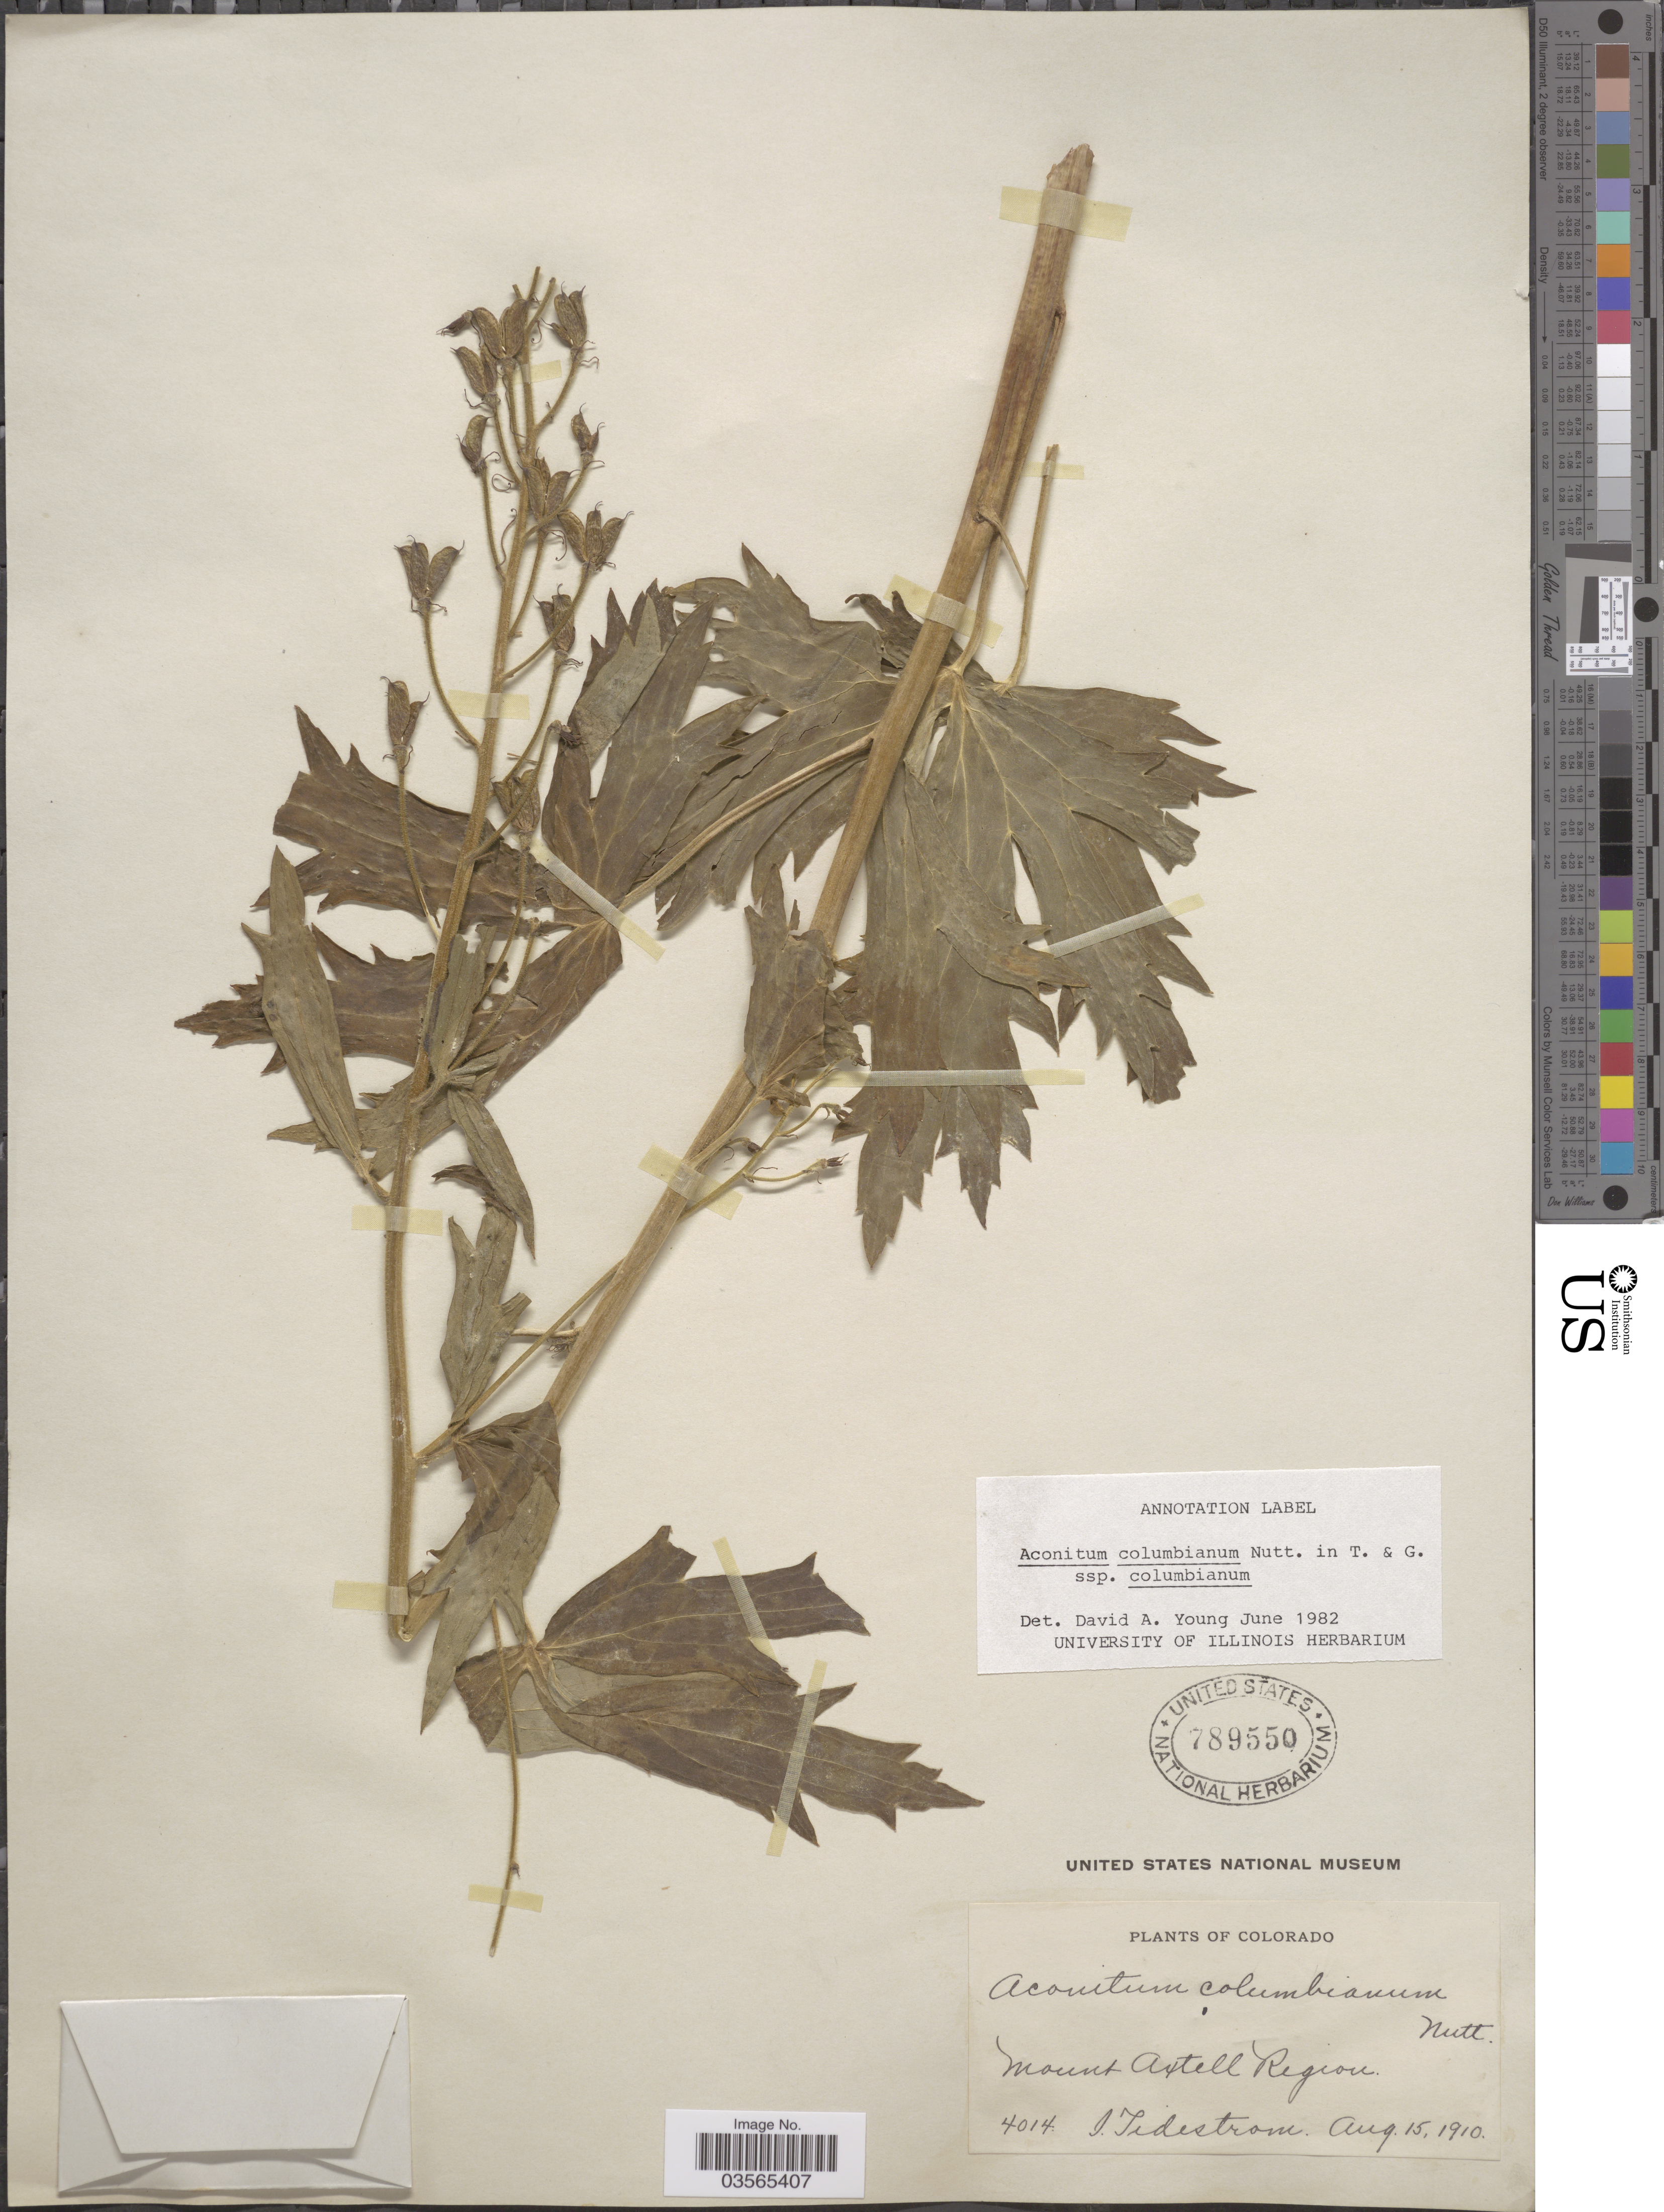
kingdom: Plantae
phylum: Tracheophyta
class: Magnoliopsida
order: Ranunculales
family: Ranunculaceae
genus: Aconitum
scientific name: Aconitum columbianum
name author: Nutt.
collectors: I. F. Tidestrom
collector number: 4014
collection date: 1910-08-15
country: United States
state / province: Colorado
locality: Mount Axtell Region.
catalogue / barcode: US 789550